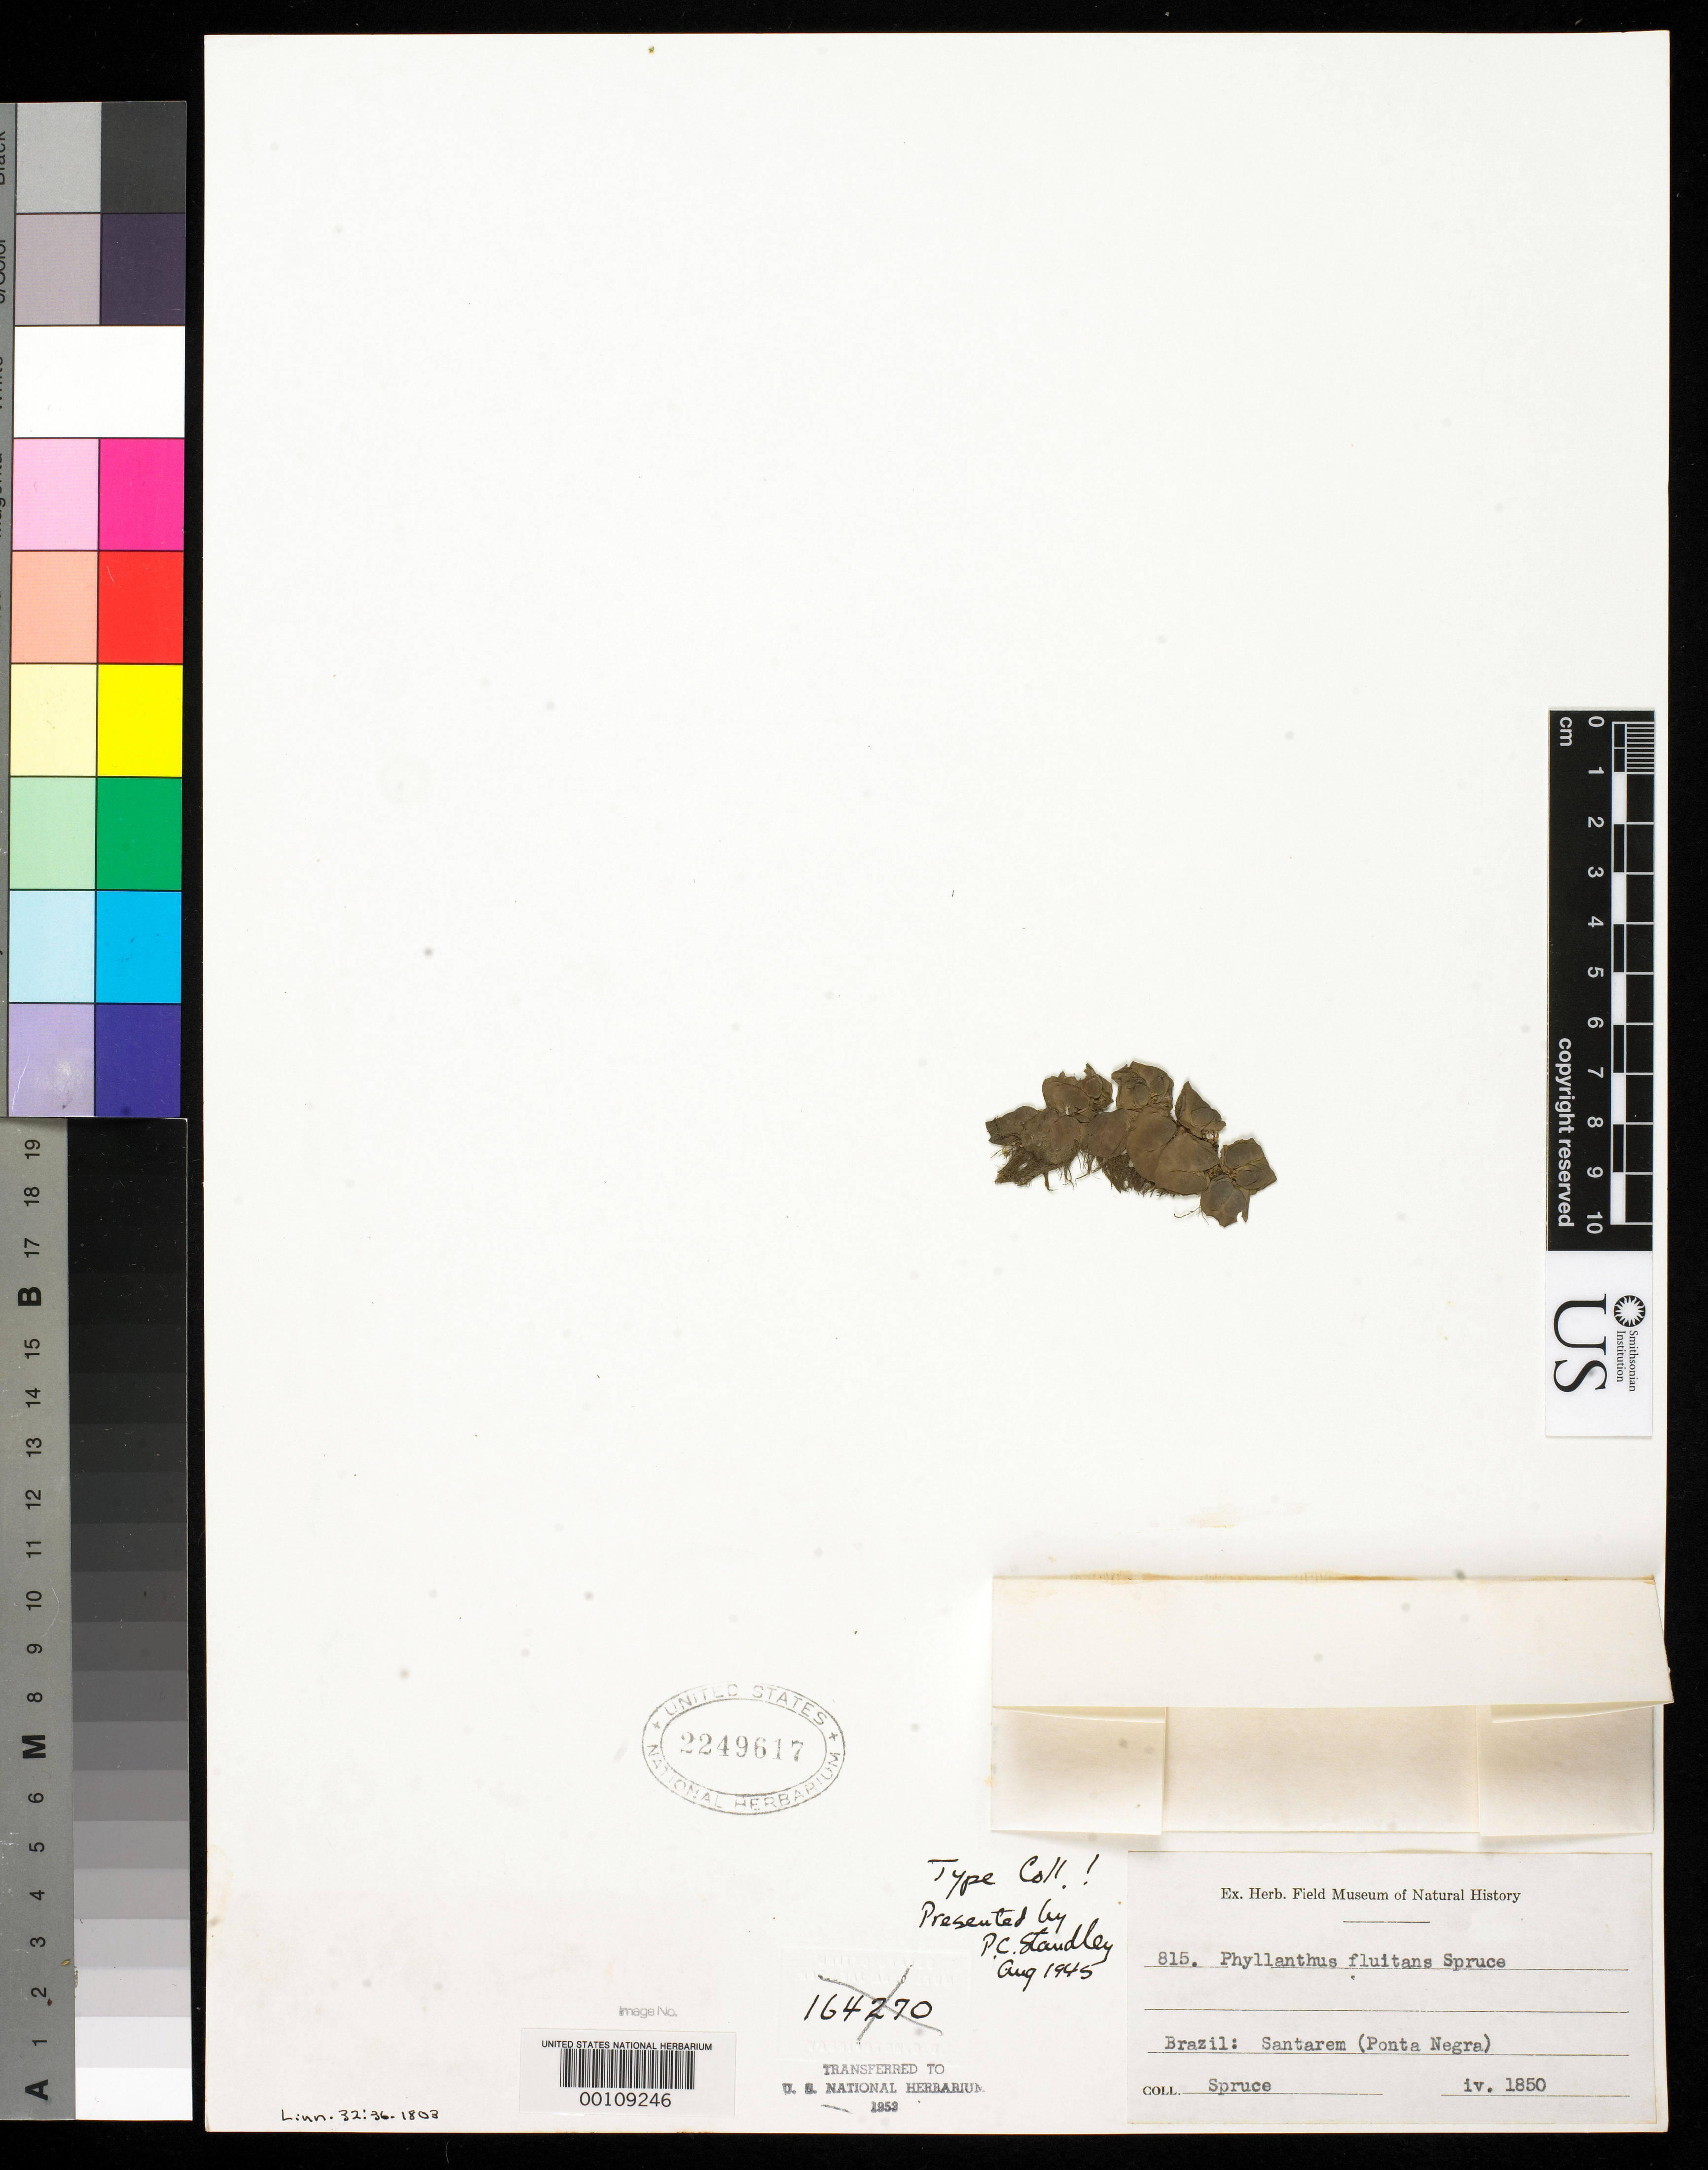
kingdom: Plantae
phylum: Tracheophyta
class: Magnoliopsida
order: Malpighiales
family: Phyllanthaceae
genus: Phyllanthus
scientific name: Phyllanthus fluitans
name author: Benth. ex Müll. Arg.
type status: Type Fragment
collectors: R. Spruce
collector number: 815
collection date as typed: Apr 1850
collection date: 1850-04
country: Brazil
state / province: Pará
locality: Near Santarena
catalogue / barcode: US 224917